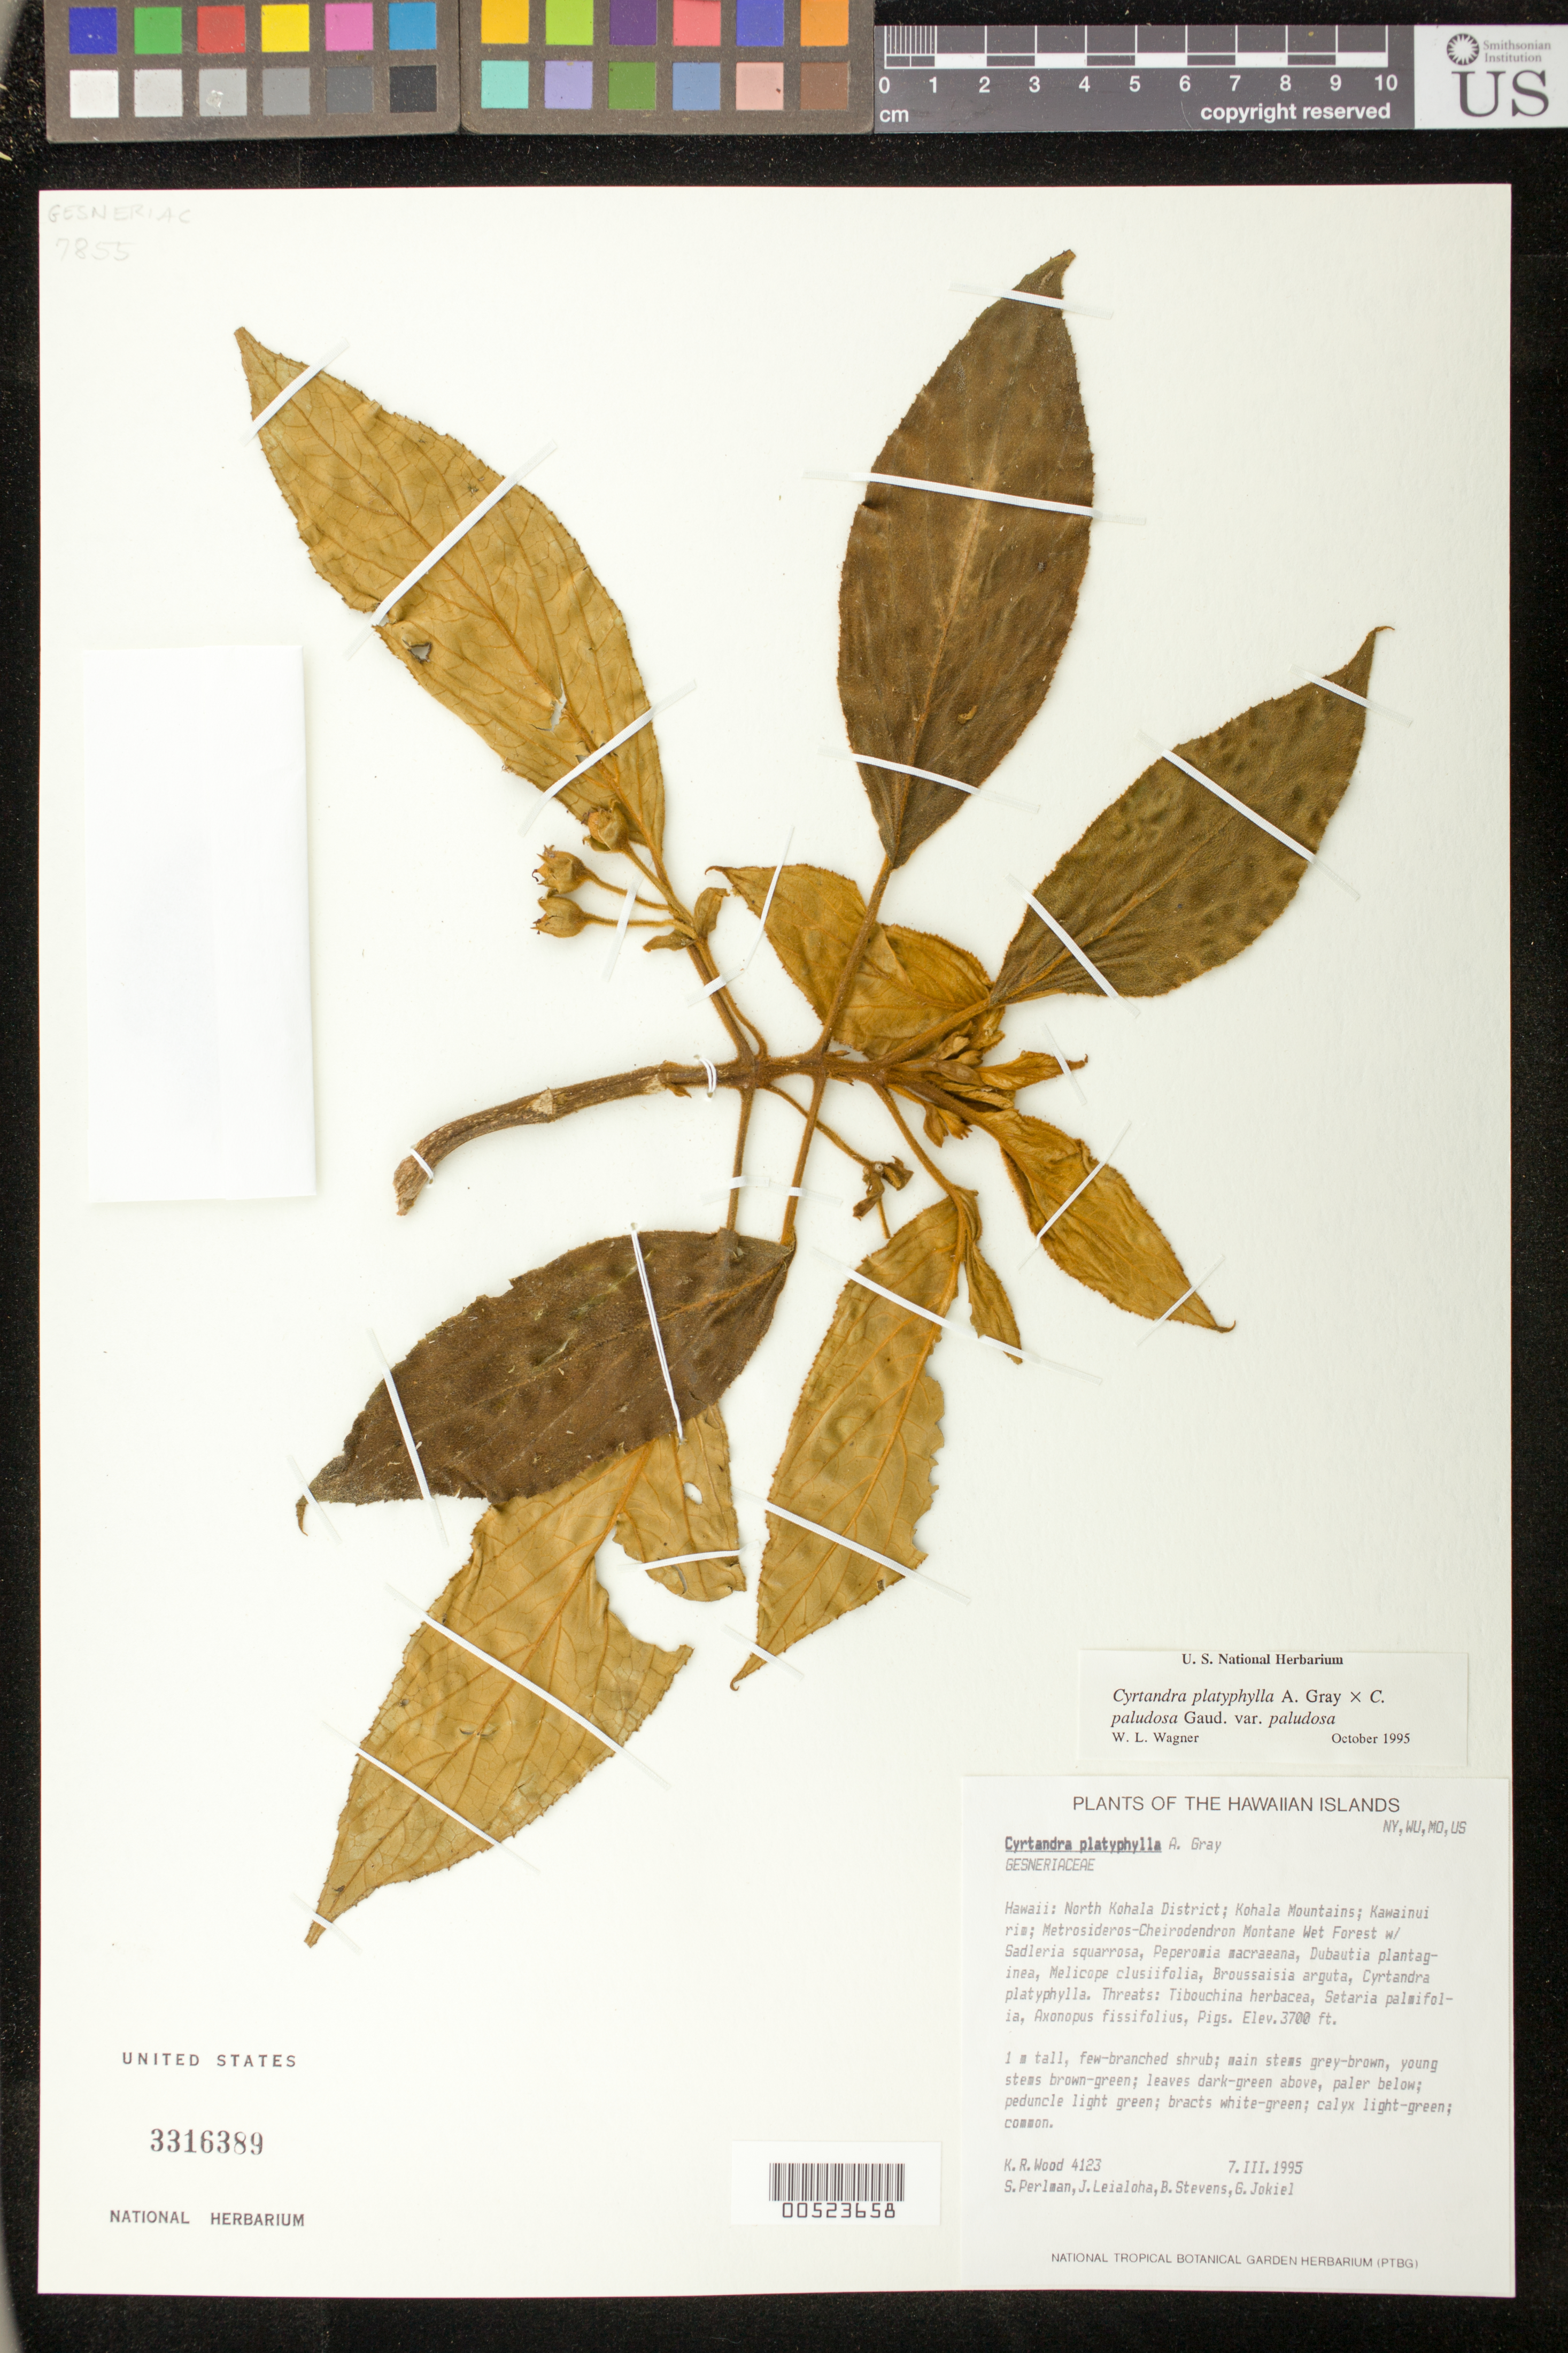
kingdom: Plantae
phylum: Tracheophyta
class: Magnoliopsida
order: Lamiales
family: Gesneriaceae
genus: Cyrtandra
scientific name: Cyrtandra paludosa subsp. paludosa x C. platyphylla A. Gray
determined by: Wagner, W. L., (BOT), Smithsonian Institution - National Museum of Natural History (UNITED STATES)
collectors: K. R. Wood, S. P. Perlman, J. Leialoha, B. Stevens & G. Jokiel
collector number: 4123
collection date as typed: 7 Mar 1995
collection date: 1995-03-07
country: United States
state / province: Hawaii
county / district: Hawaii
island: Hawaii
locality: N Kohala Dist, Kohala Mts, Kawainui rim,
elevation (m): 1128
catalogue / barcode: US 3316389